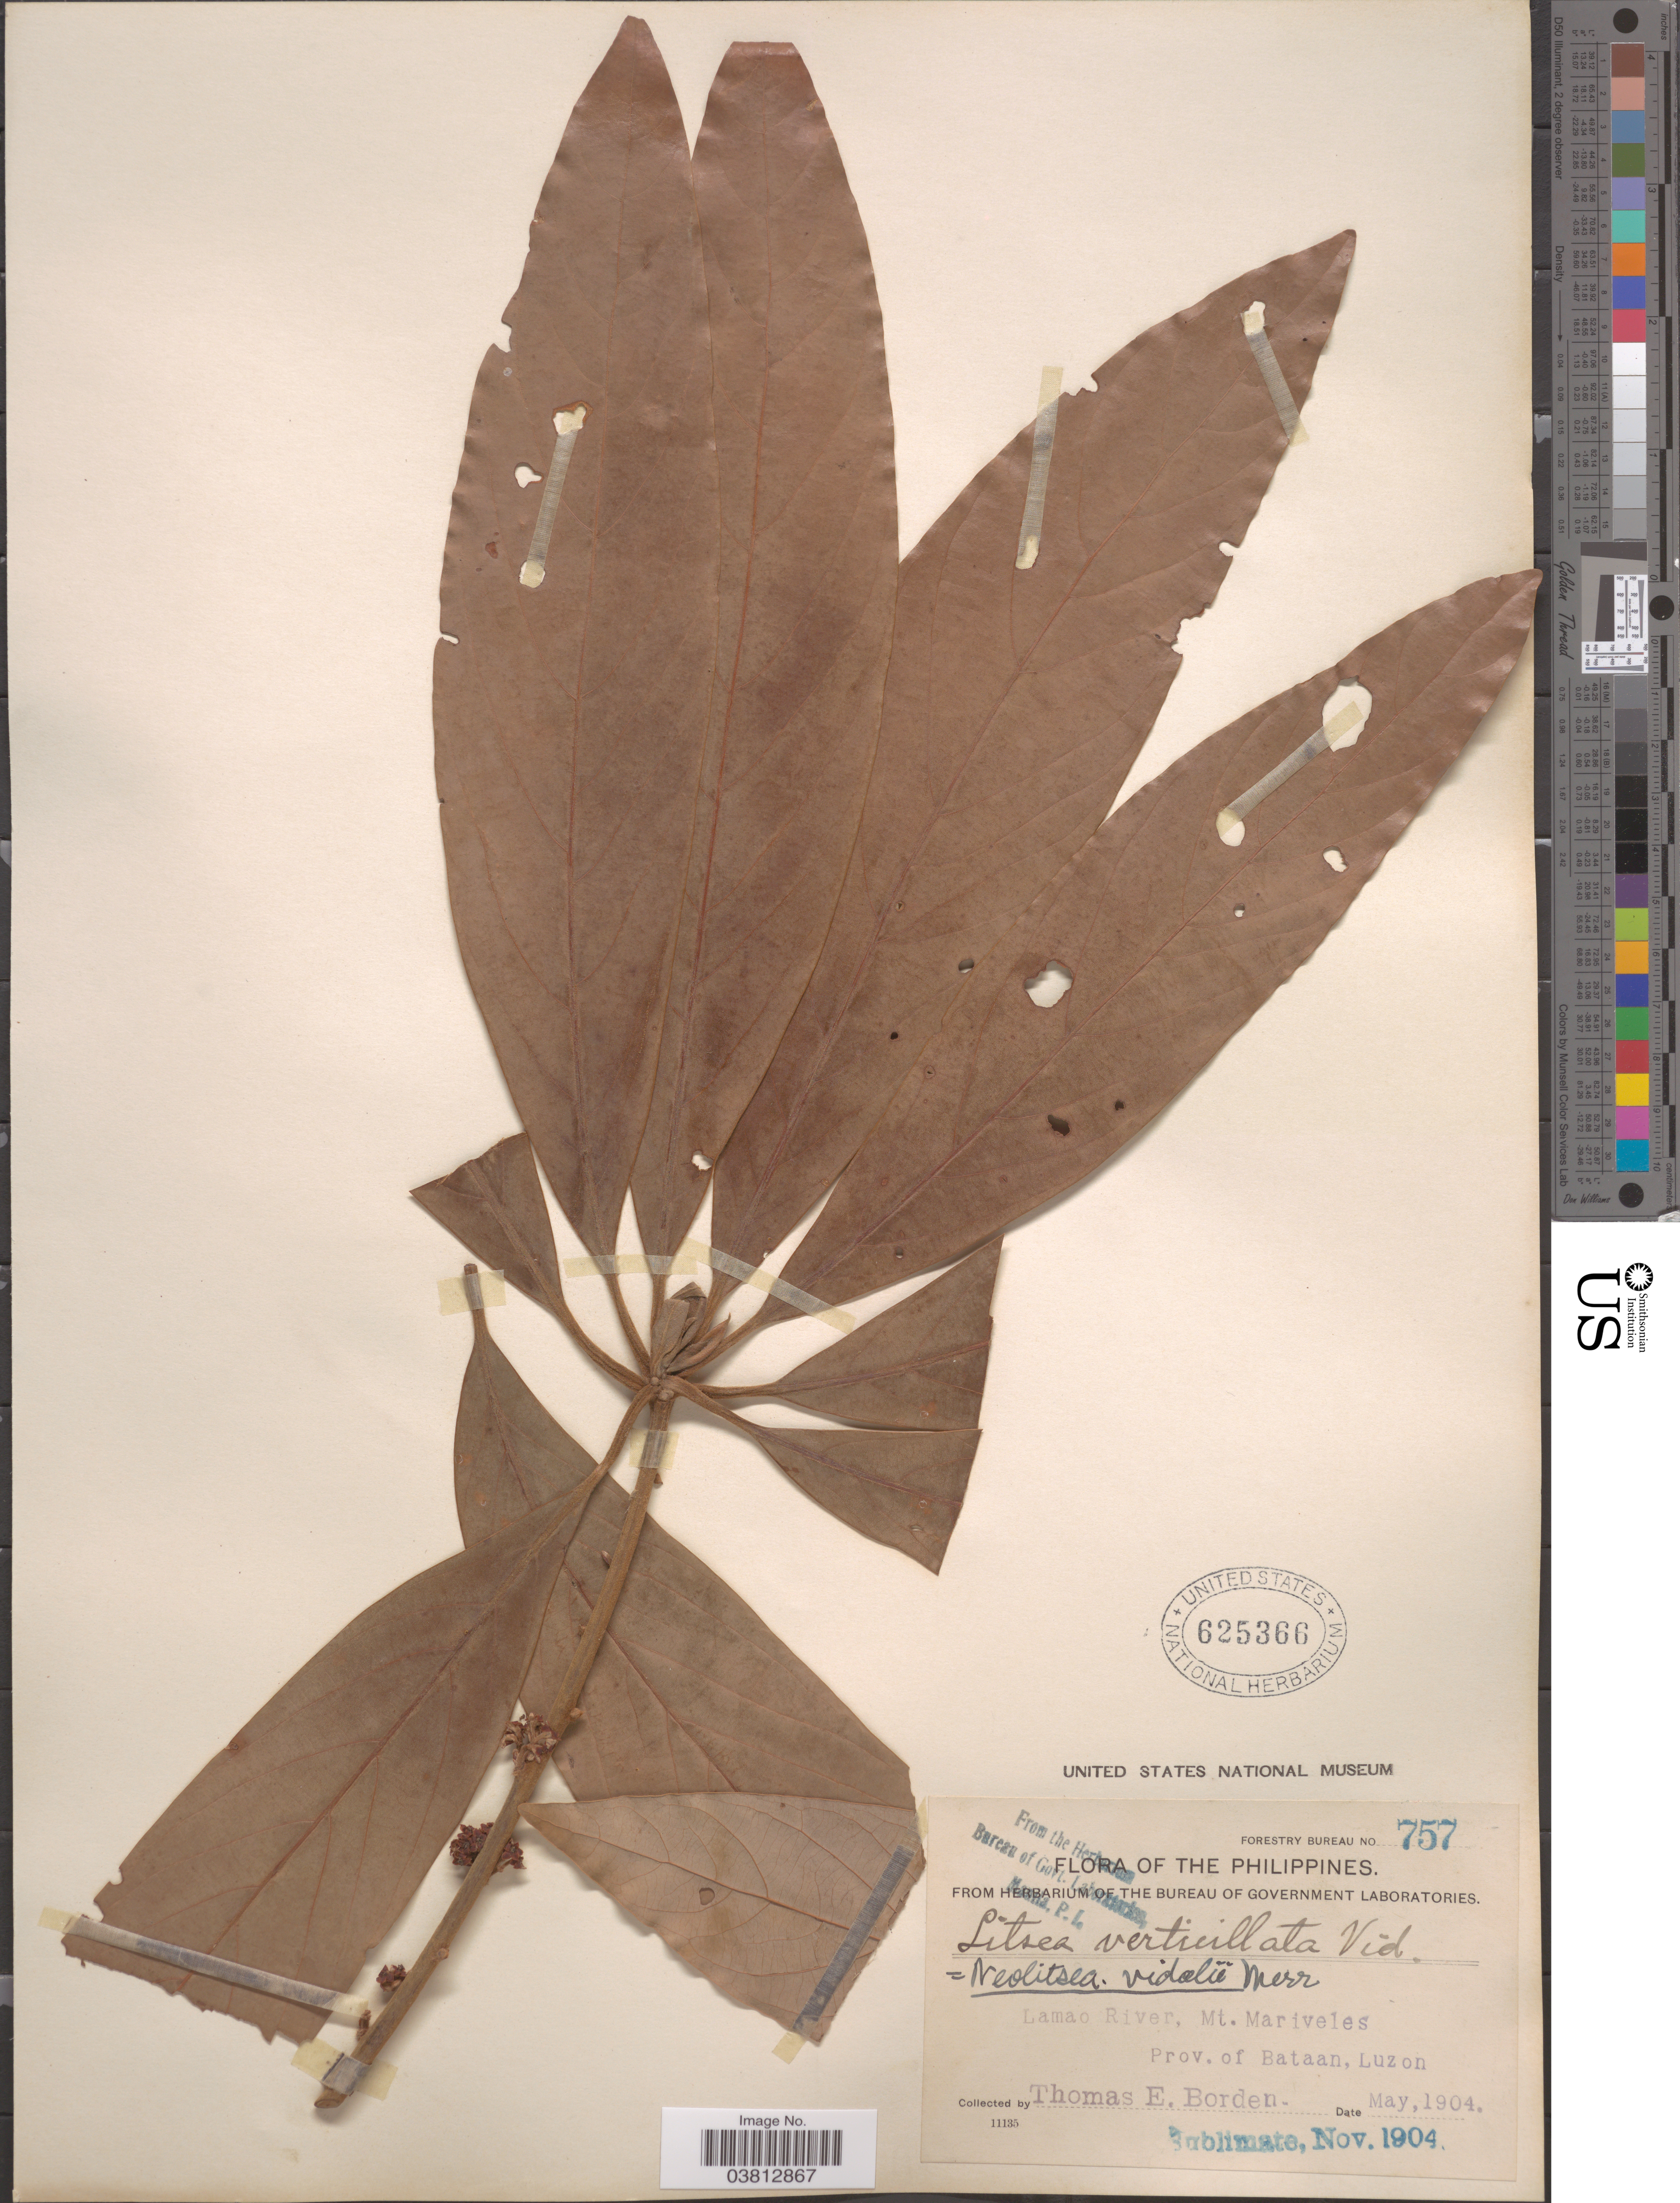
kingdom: Plantae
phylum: Tracheophyta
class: Magnoliopsida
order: Laurales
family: Lauraceae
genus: Neolitsea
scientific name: Neolitsea vidalii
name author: Merr.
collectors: T. E. Borden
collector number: Forestry Bureau 757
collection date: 1904-05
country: Philippines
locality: Lamao River, Mt. Mariveles. Prov. of Bataan, Luzon.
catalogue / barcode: US 625366